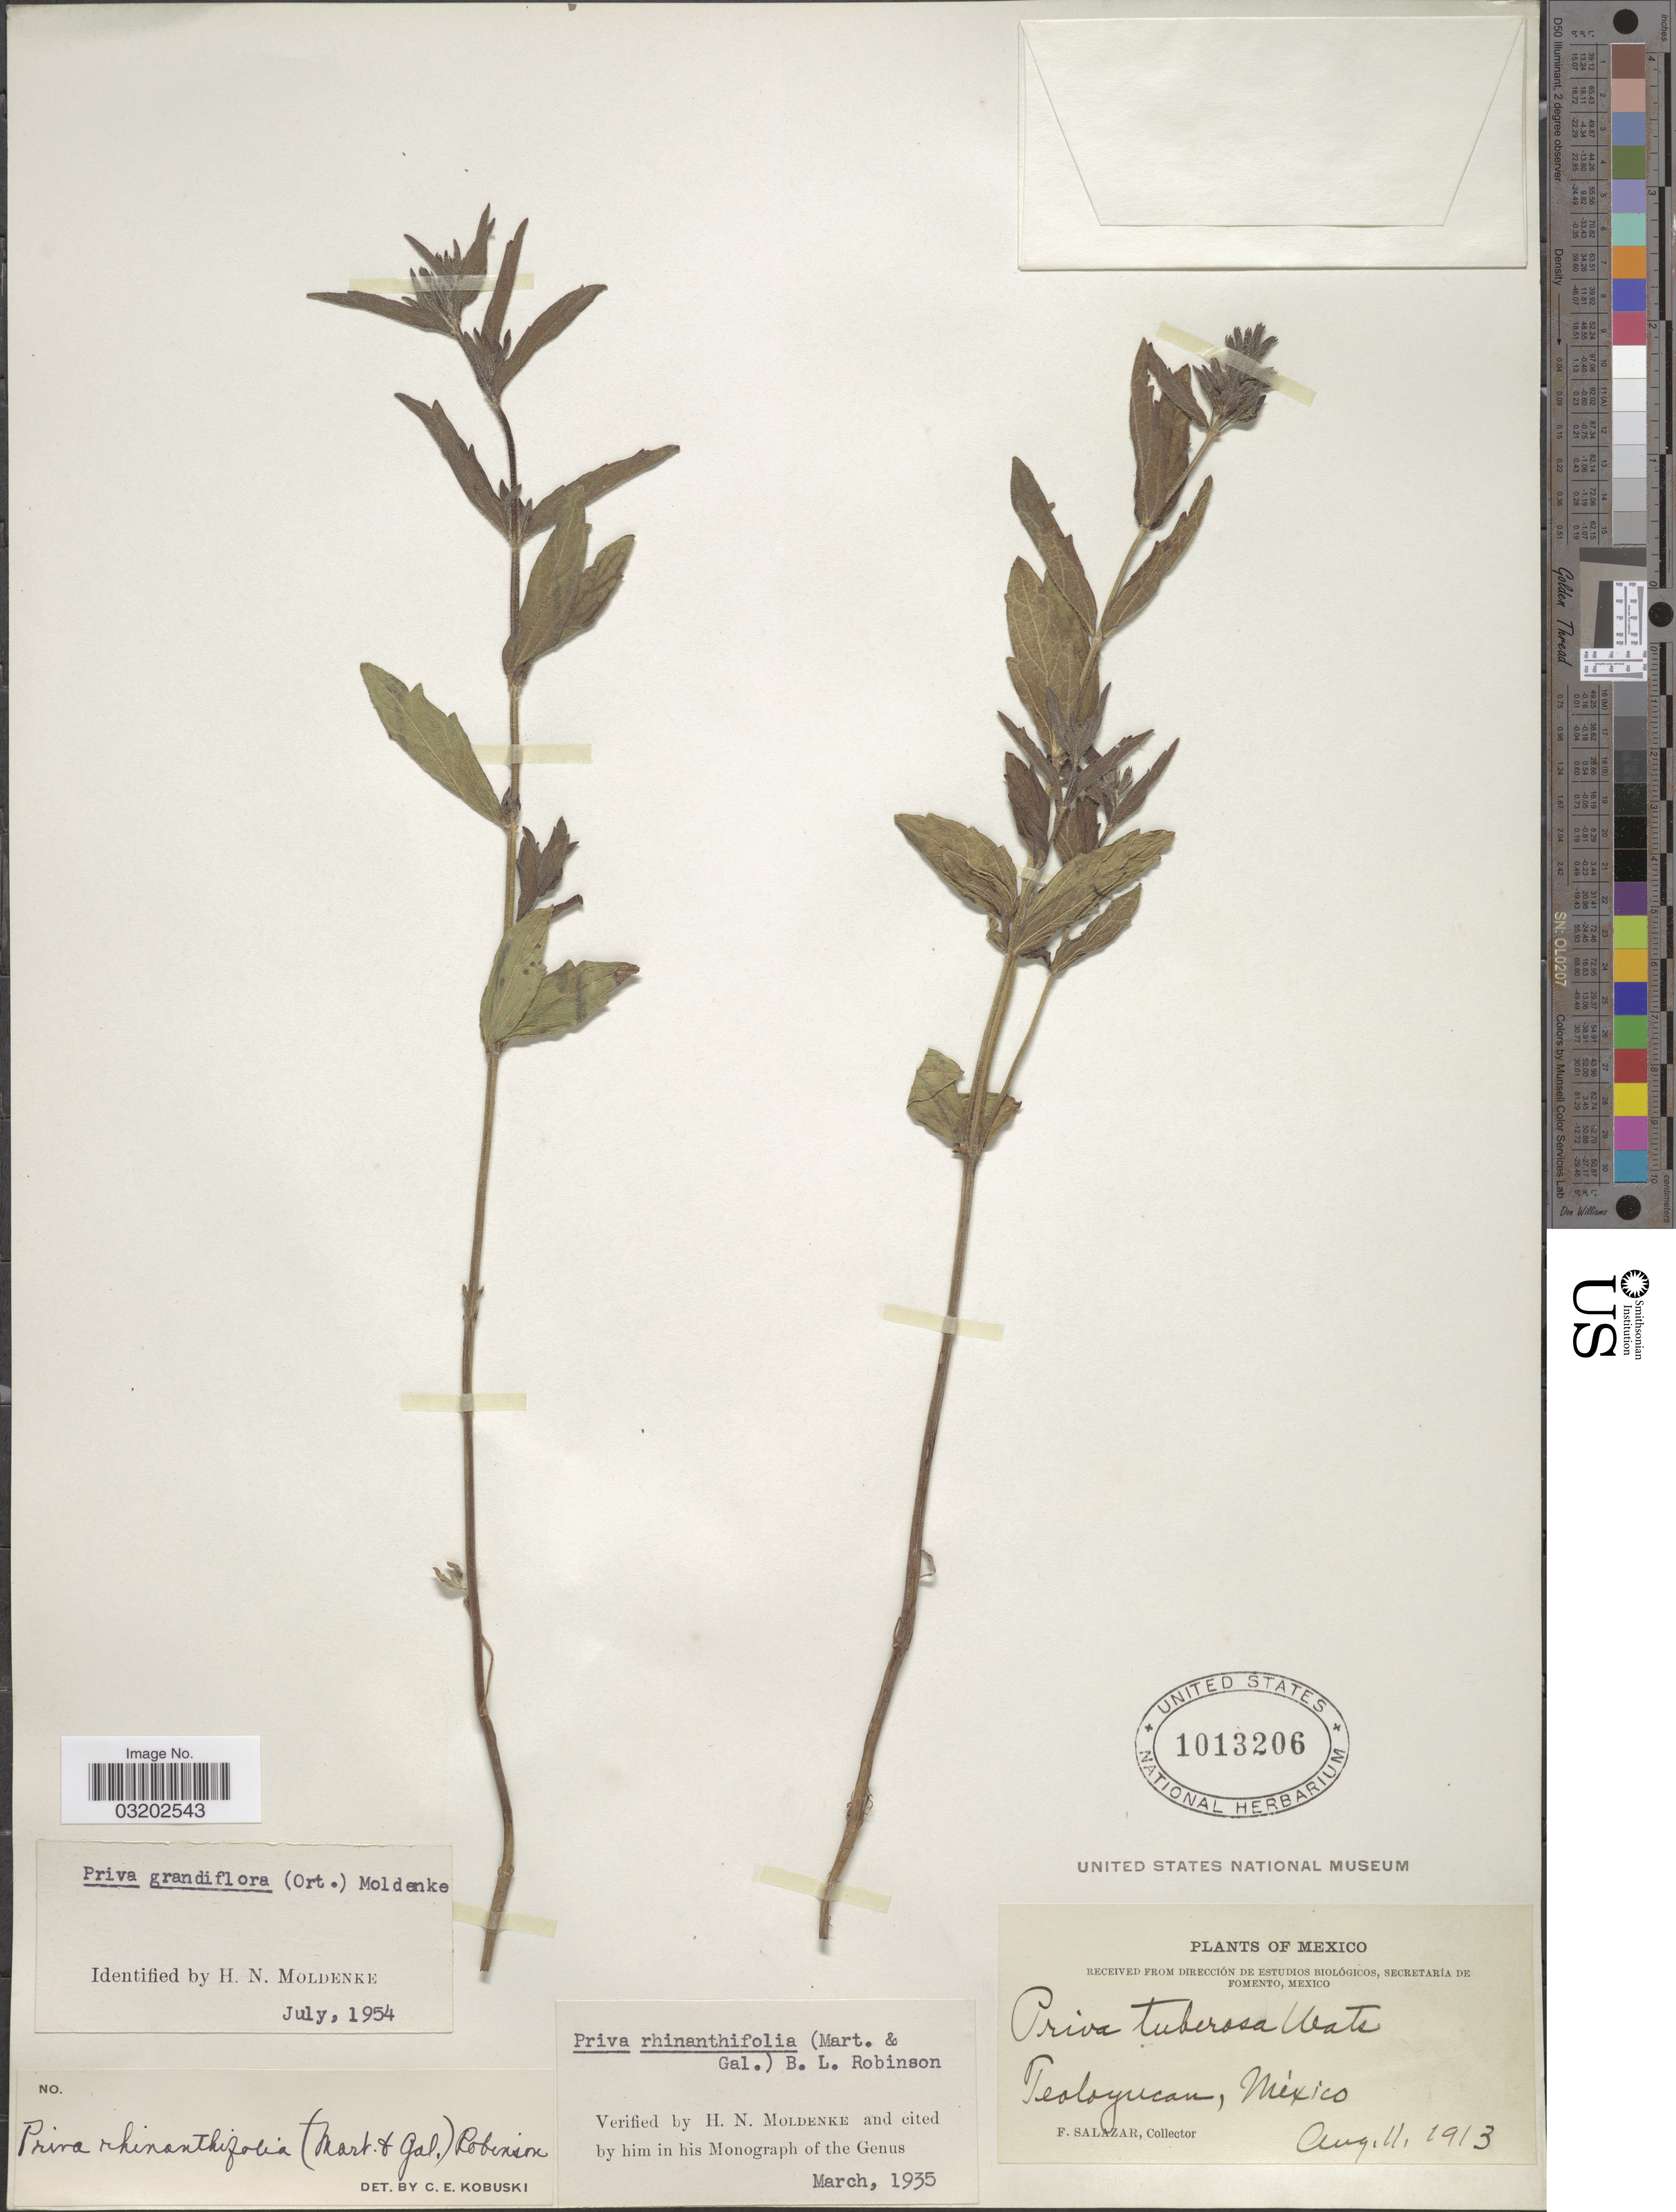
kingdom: Plantae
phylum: Tracheophyta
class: Magnoliopsida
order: Lamiales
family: Verbenaceae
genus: Priva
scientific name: Priva grandiflora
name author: Moldenke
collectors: F. Salazar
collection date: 1913-08-11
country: Mexico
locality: Teoloyucan.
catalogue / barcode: US 1013206